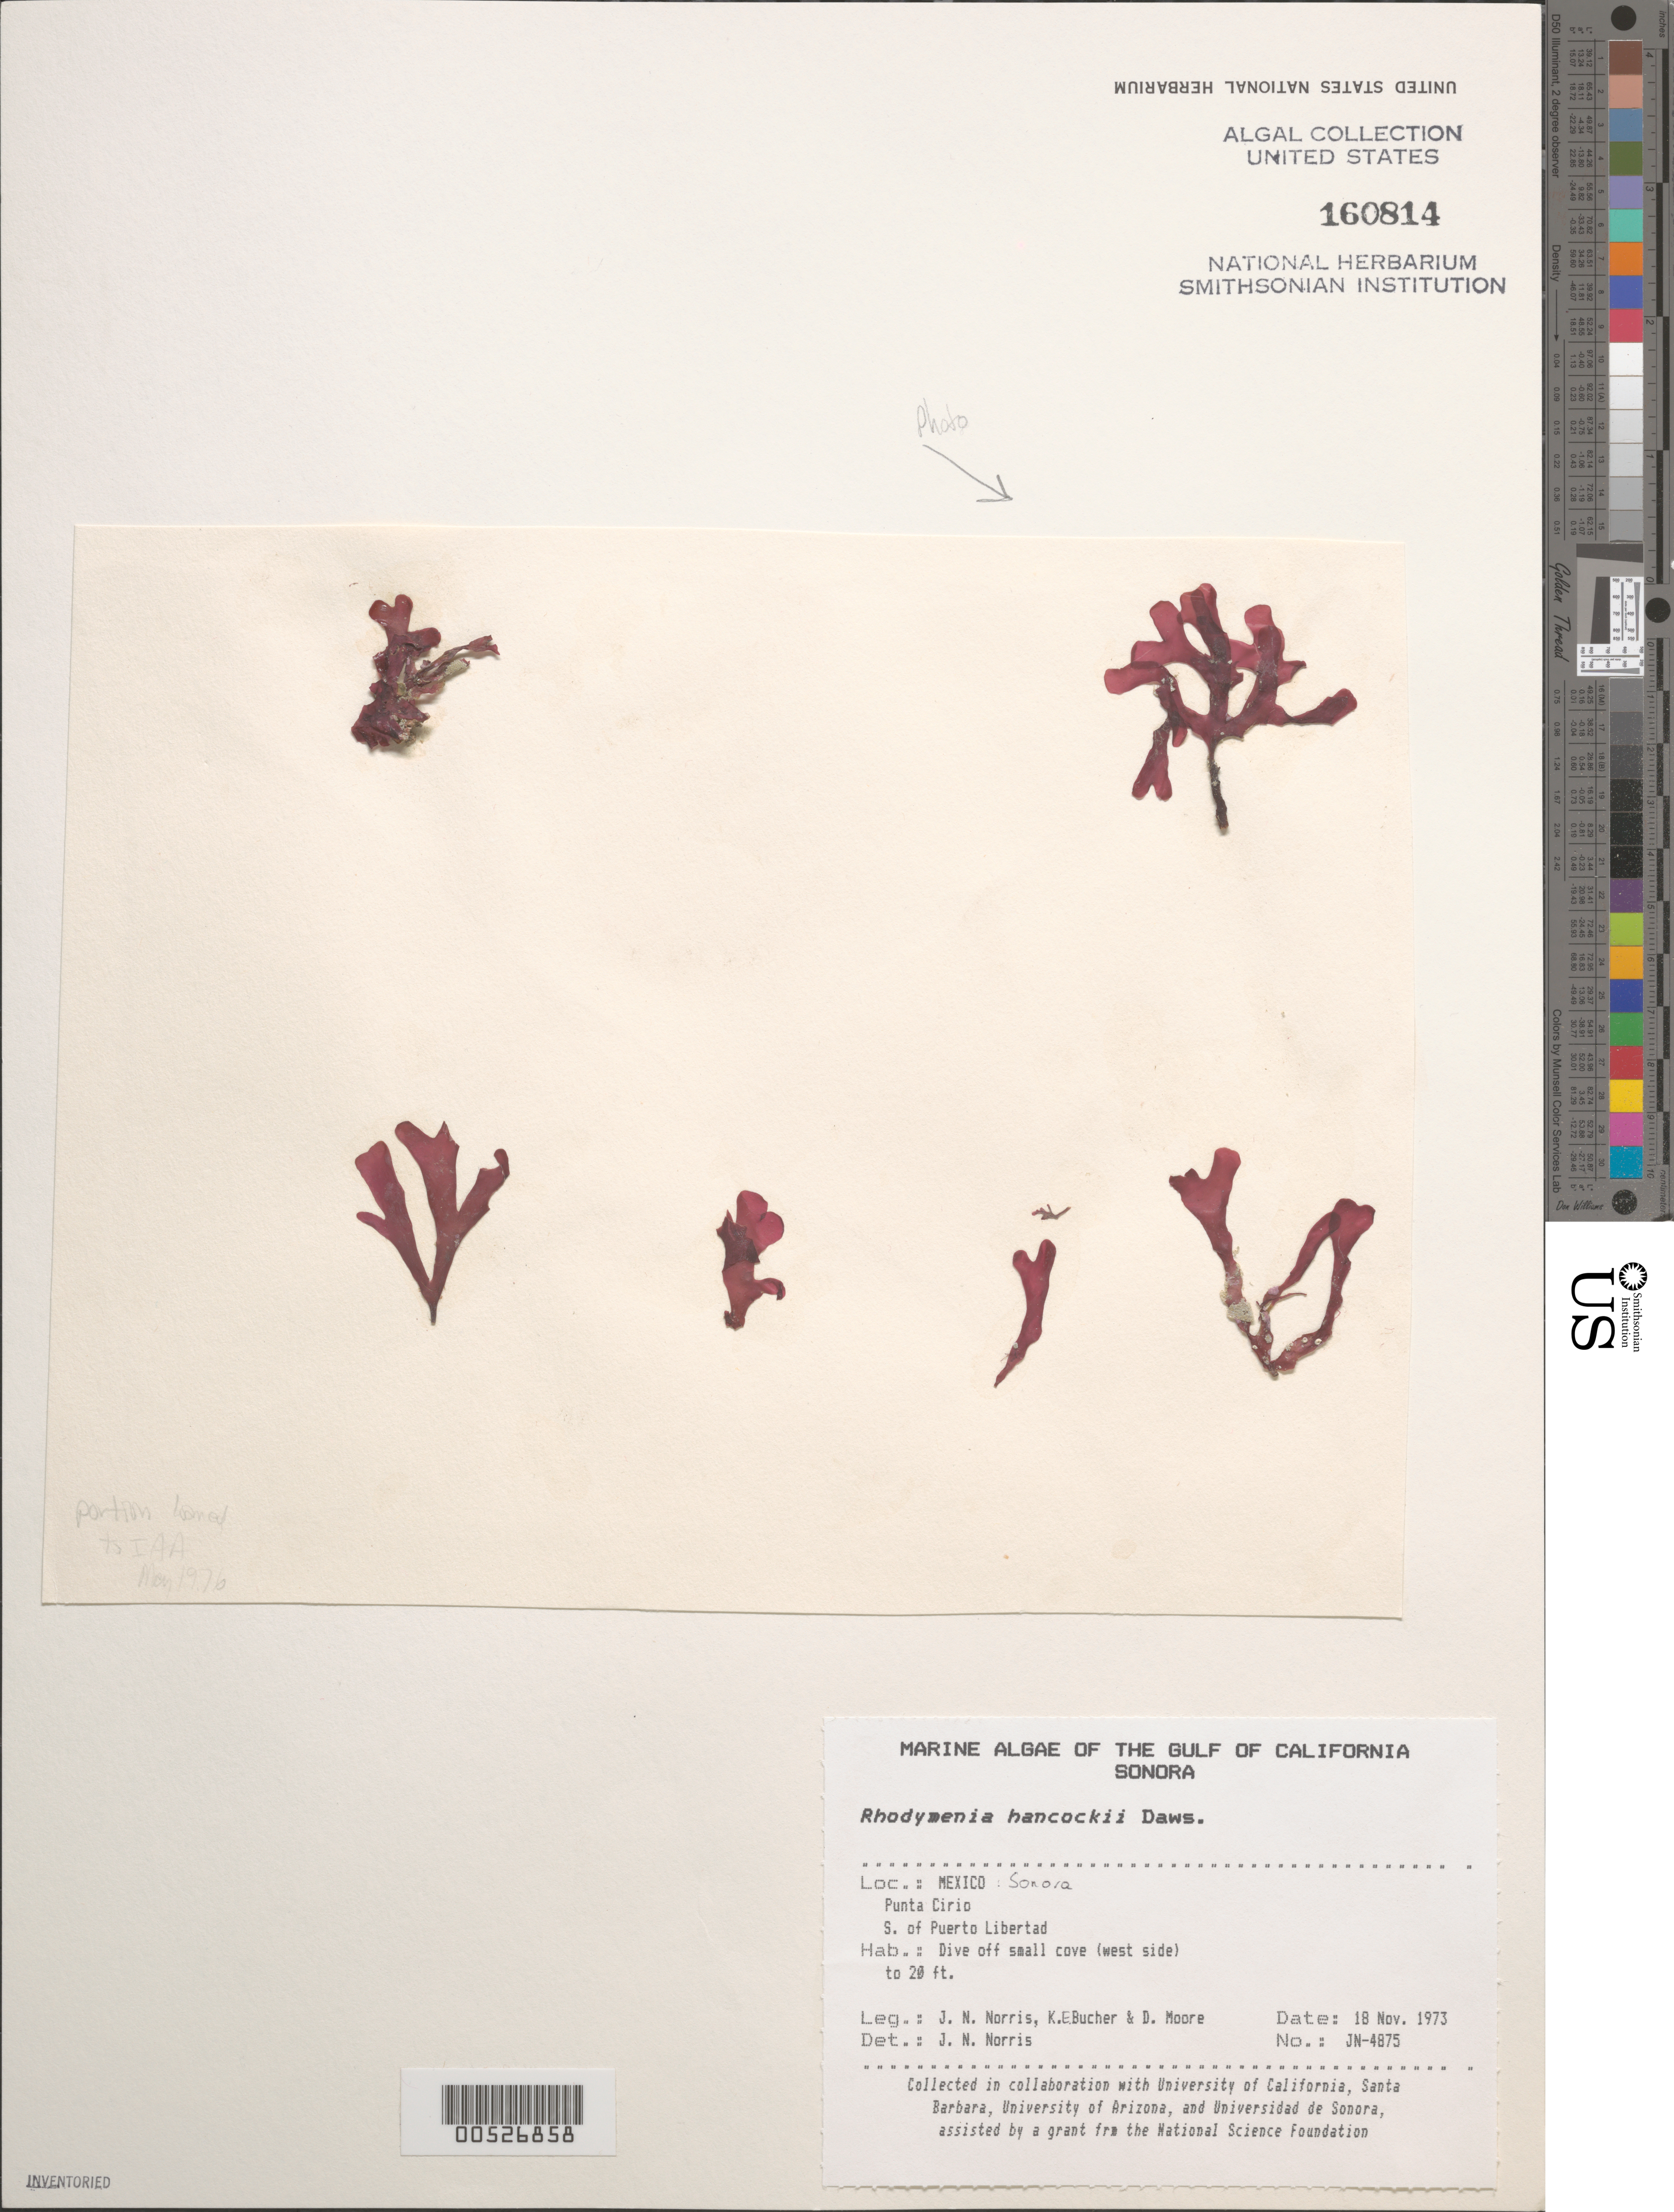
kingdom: Plantae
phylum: Rhodophyta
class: Florideophyceae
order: Rhodymeniales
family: Rhodymeniaceae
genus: Rhodymenia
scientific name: Rhodymenia hancockii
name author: E.Y. Dawson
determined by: Norris, James N.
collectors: J. N. Norris, K. E. Bucher & D. Moore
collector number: JN-4875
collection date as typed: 18 Nov 1973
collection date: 1973-11-18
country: Mexico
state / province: Sonora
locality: Punta Cirio south of Puerto Libertad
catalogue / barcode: US 160814